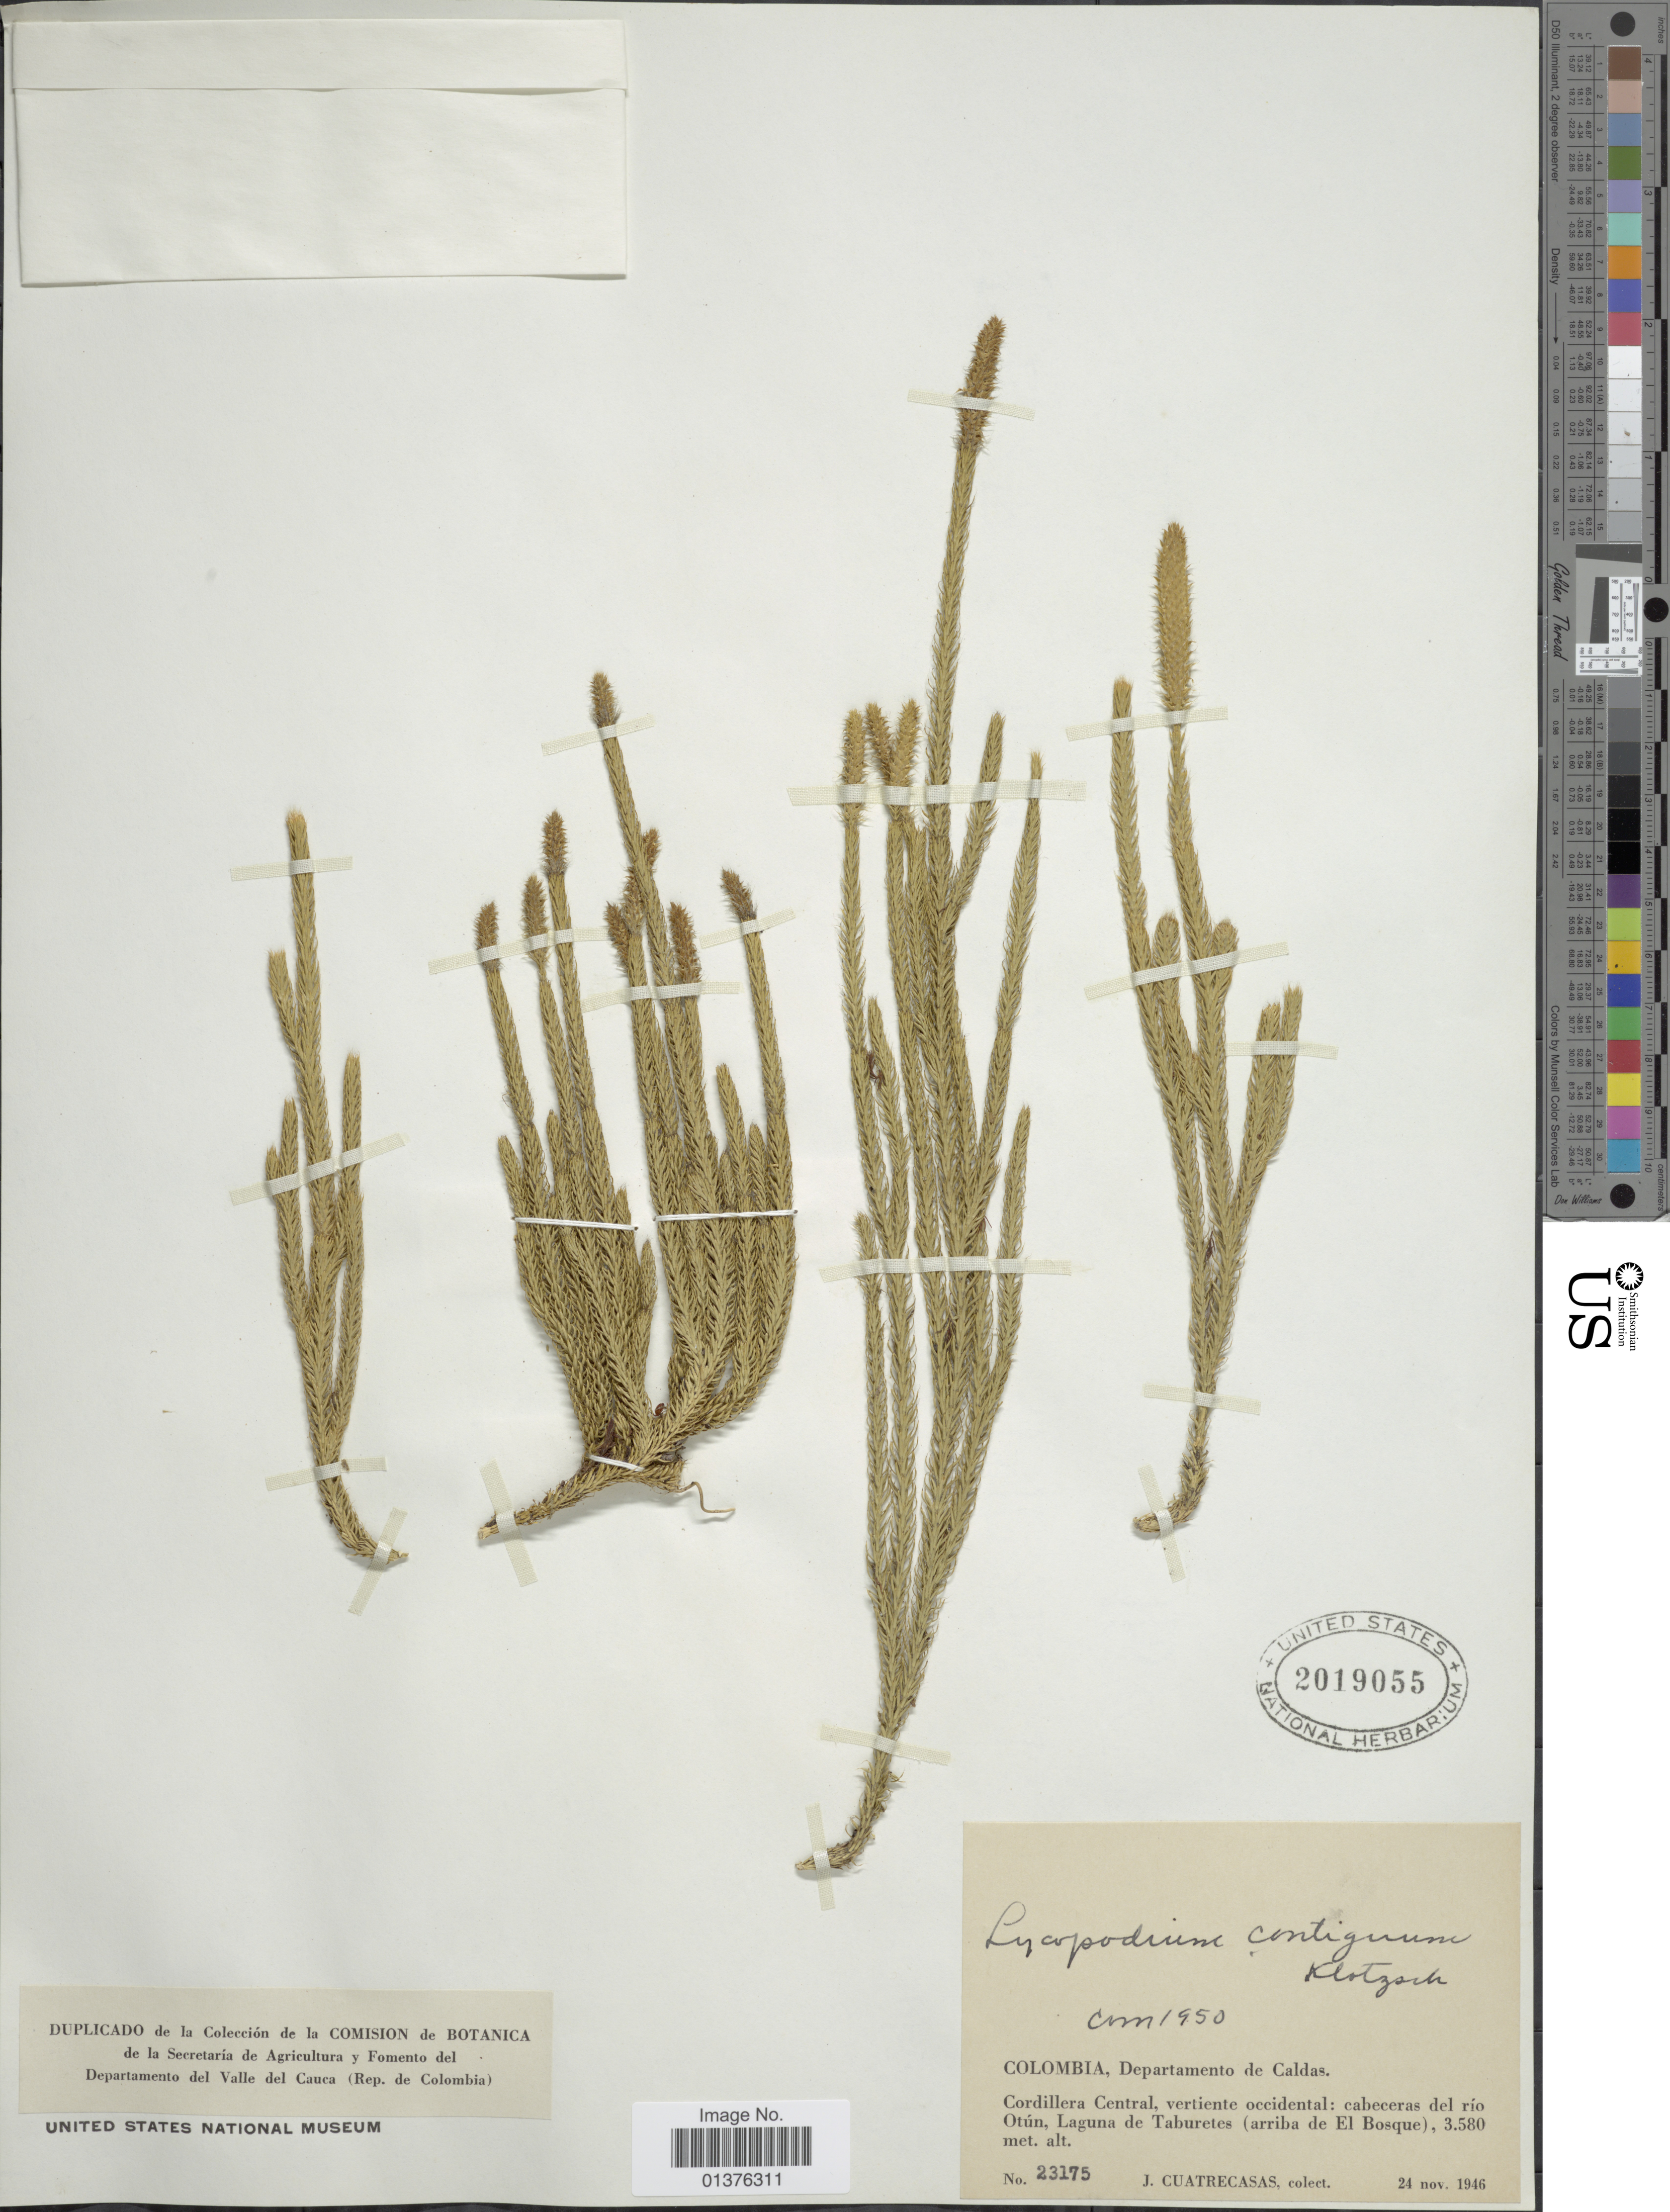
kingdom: Plantae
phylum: Tracheophyta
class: Lycopodiopsida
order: Lycopodiales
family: Lycopodiaceae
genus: Lycopodium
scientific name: Lycopodium clavatum subsp. contiguum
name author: (Klotzsch) B. Øllg.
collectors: J. Cuatrecasas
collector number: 23175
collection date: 1946-11-24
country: Colombia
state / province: Caldas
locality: Cordillera Central, vertiente occidental: cabeeras del Rio Otún, Laguna de Taburetes(arriba de El Bosque)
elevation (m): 3580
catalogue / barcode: US 2019055